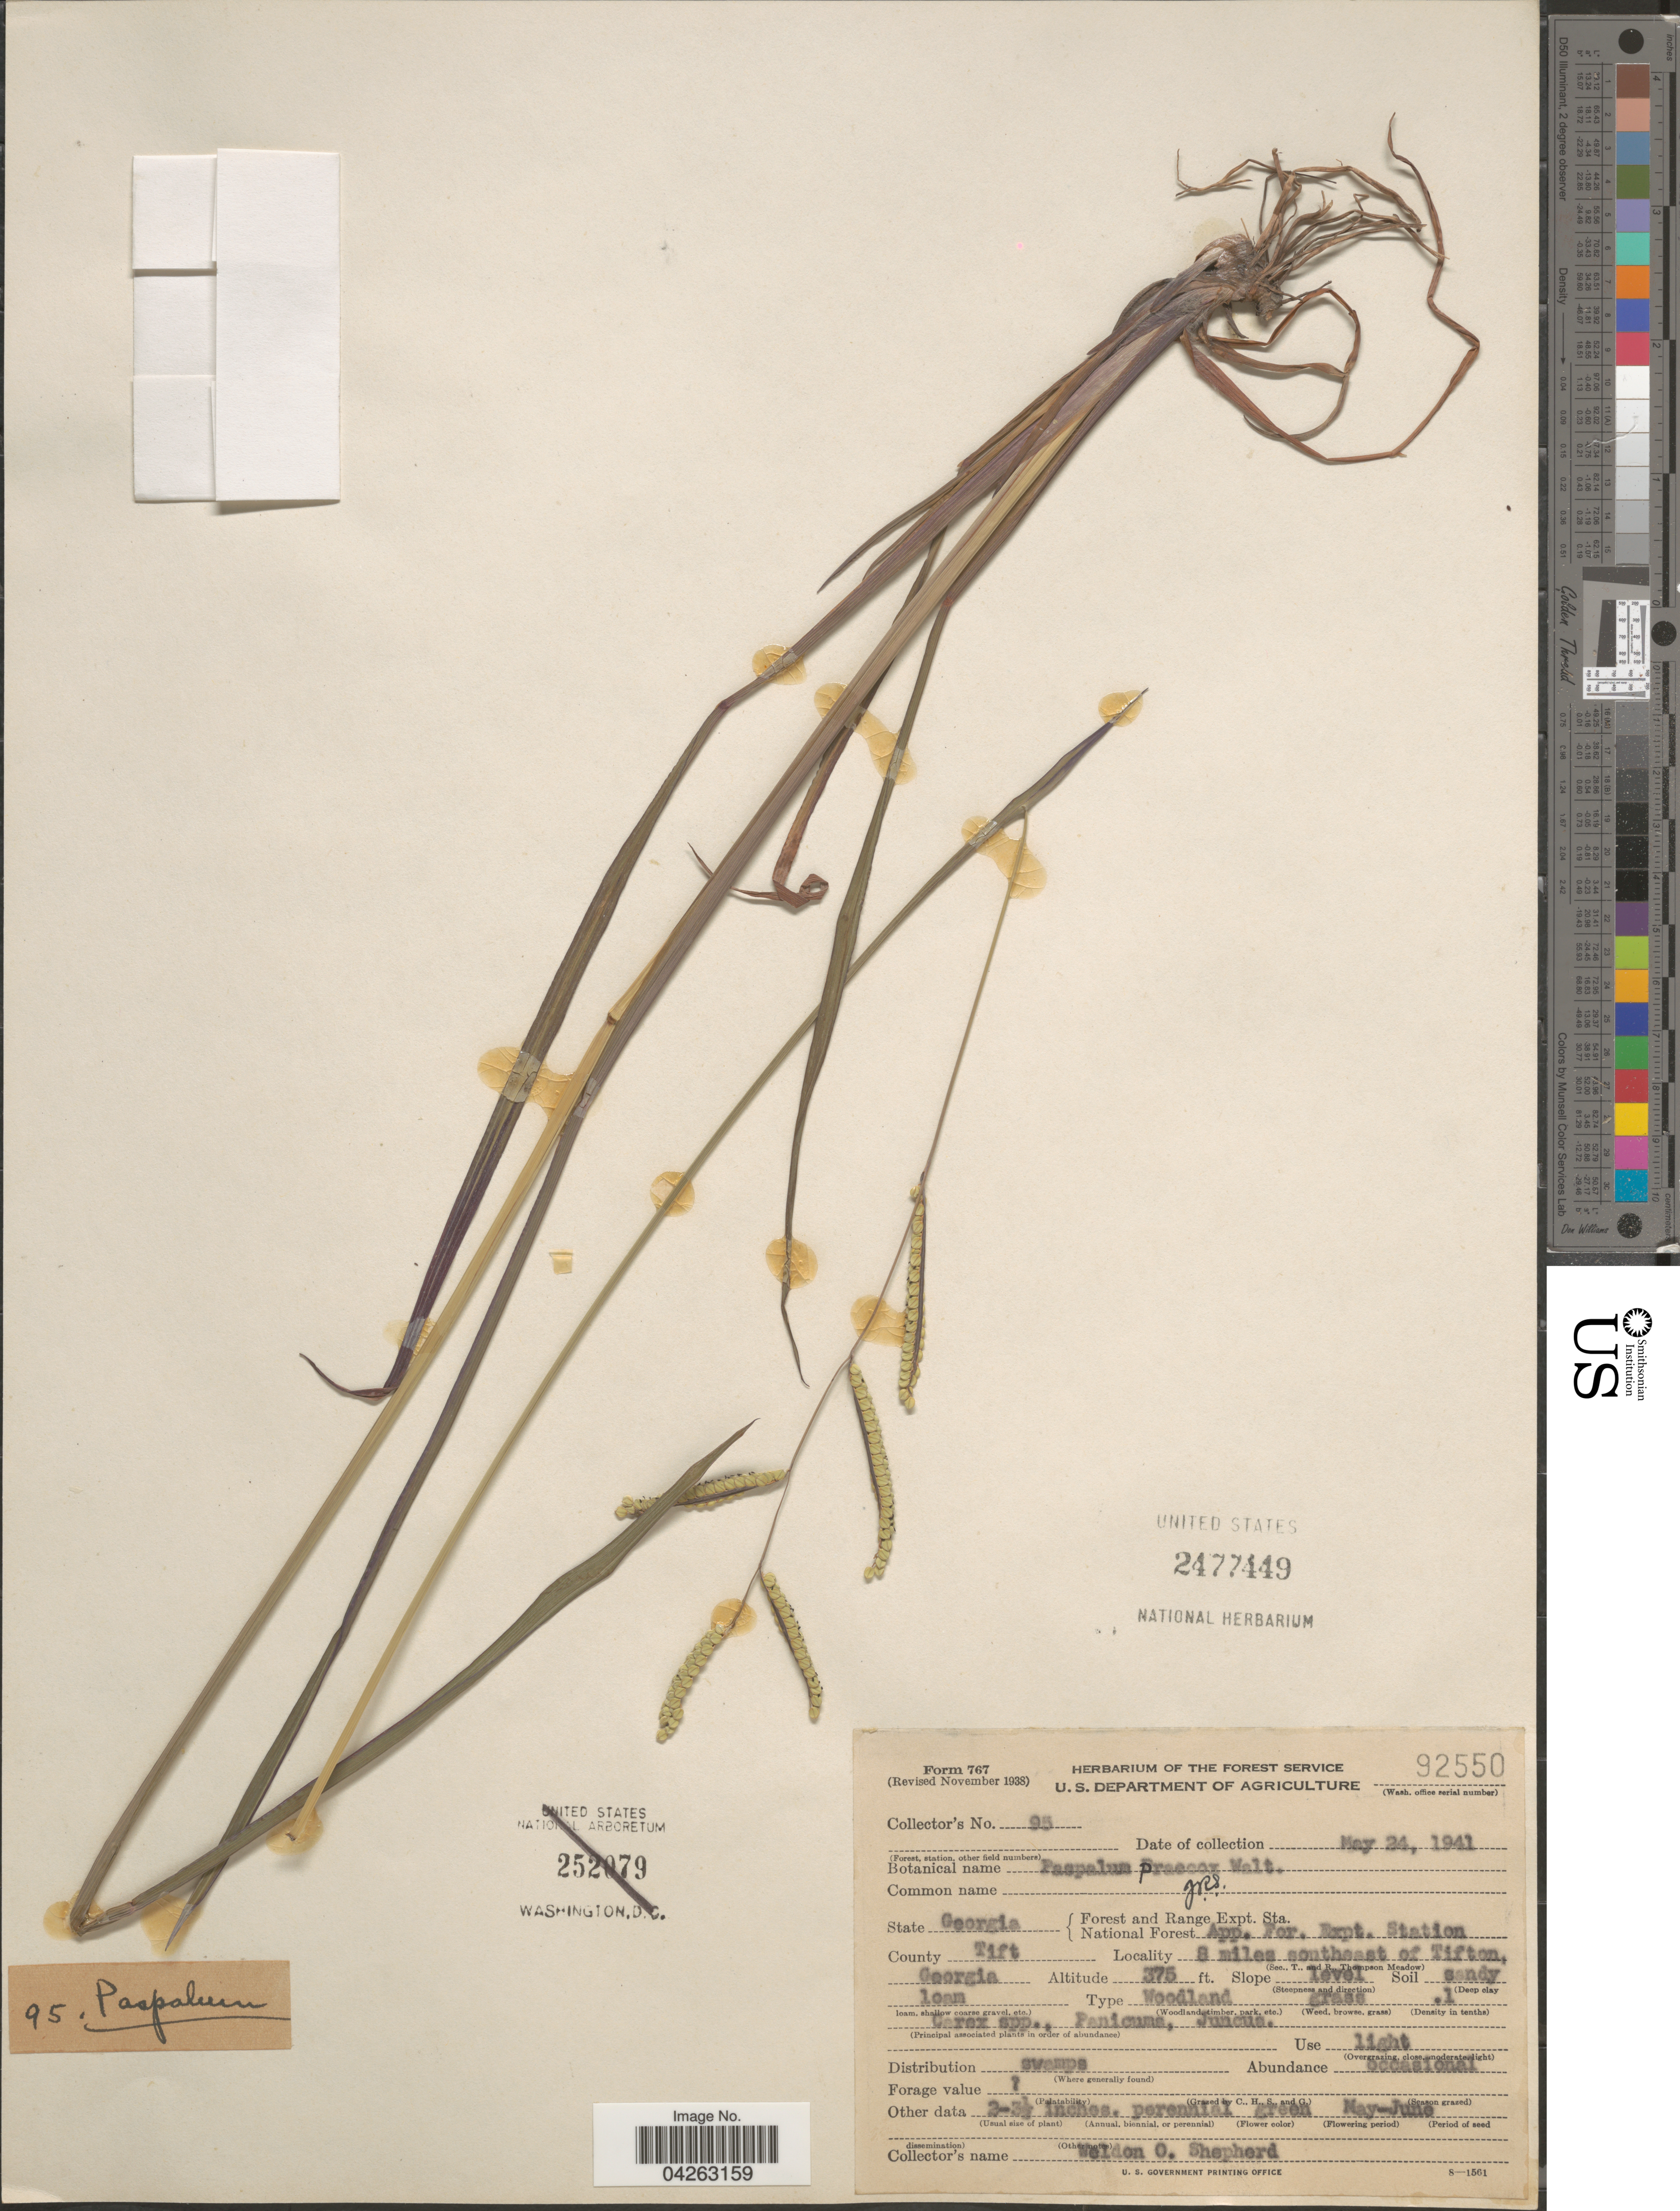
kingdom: Plantae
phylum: Tracheophyta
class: Liliopsida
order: Poales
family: Poaceae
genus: Paspalum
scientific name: Paspalum praecox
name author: Walter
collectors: W. Shepherd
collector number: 95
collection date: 1941-05-24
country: United States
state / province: Georgia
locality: National Forest App. For. Expt. Station. County Tift. 8 miles southeast of Tifton.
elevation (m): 114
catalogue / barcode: US 2477449